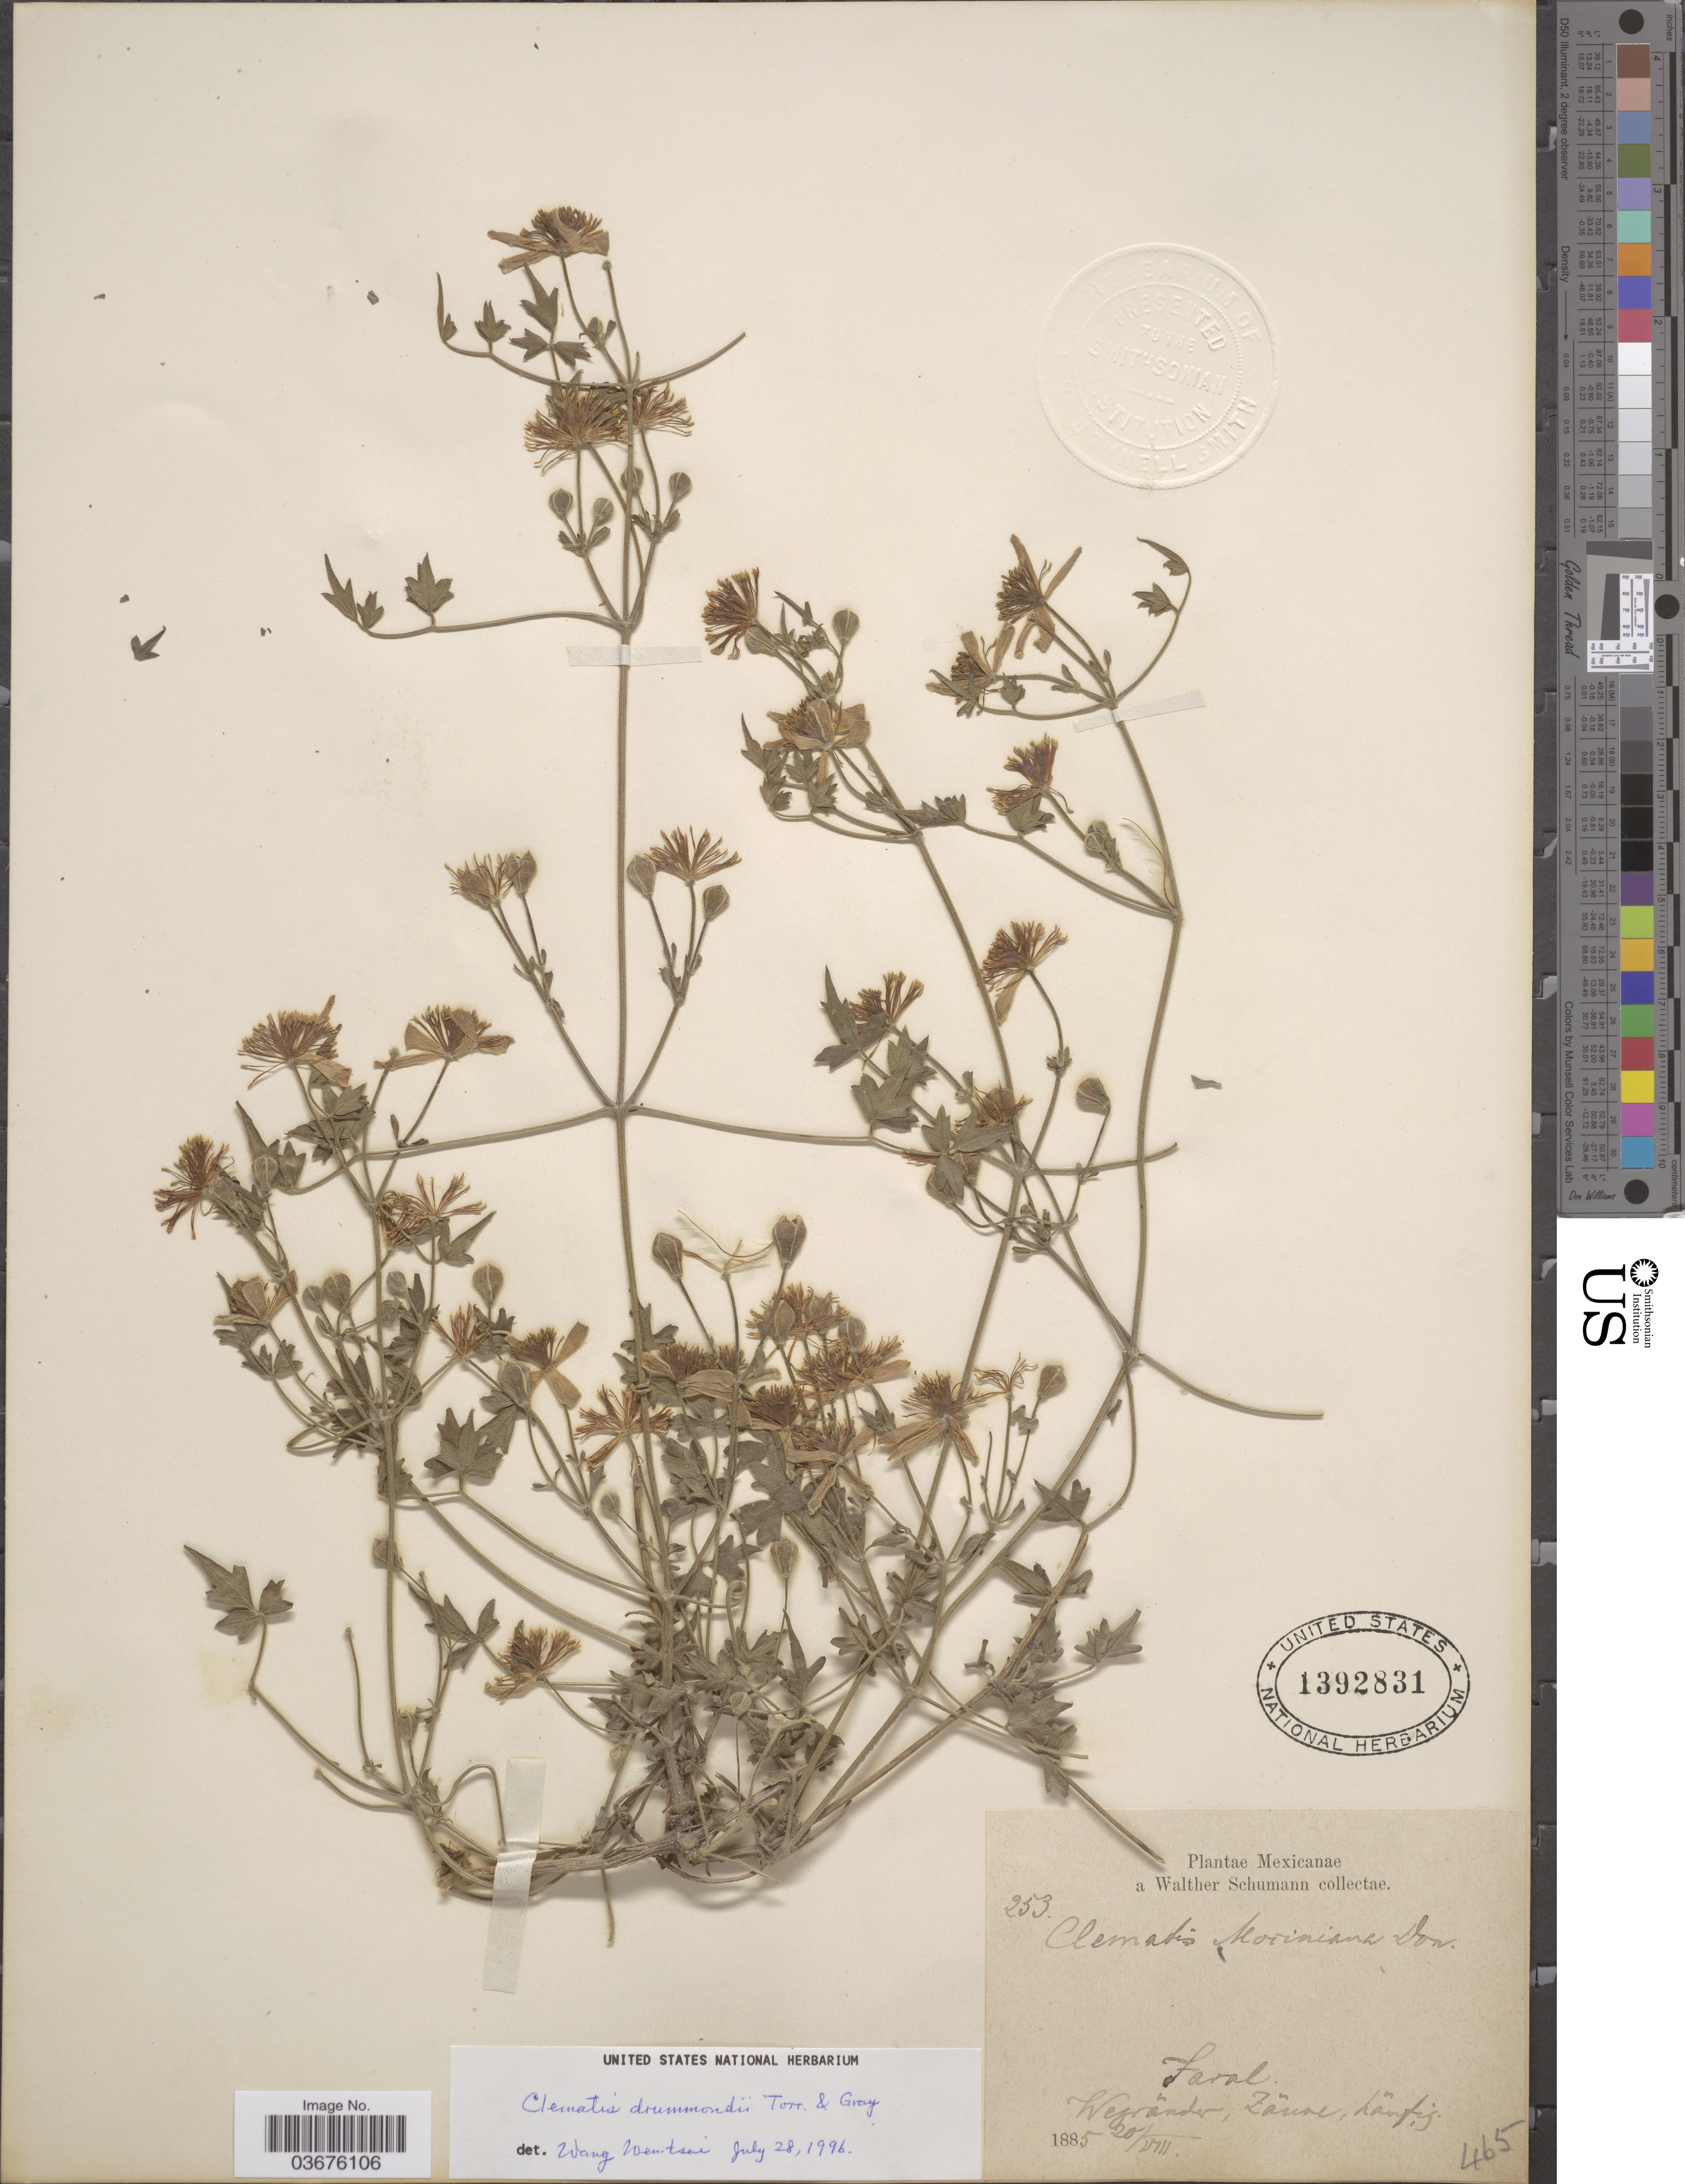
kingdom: Plantae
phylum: Tracheophyta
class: Magnoliopsida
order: Ranunculales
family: Ranunculaceae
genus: Clematis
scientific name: Clematis mociniana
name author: G. Don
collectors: W. Schumann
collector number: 253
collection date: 1885-08-20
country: Mexico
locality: Faral.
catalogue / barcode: US 1392831